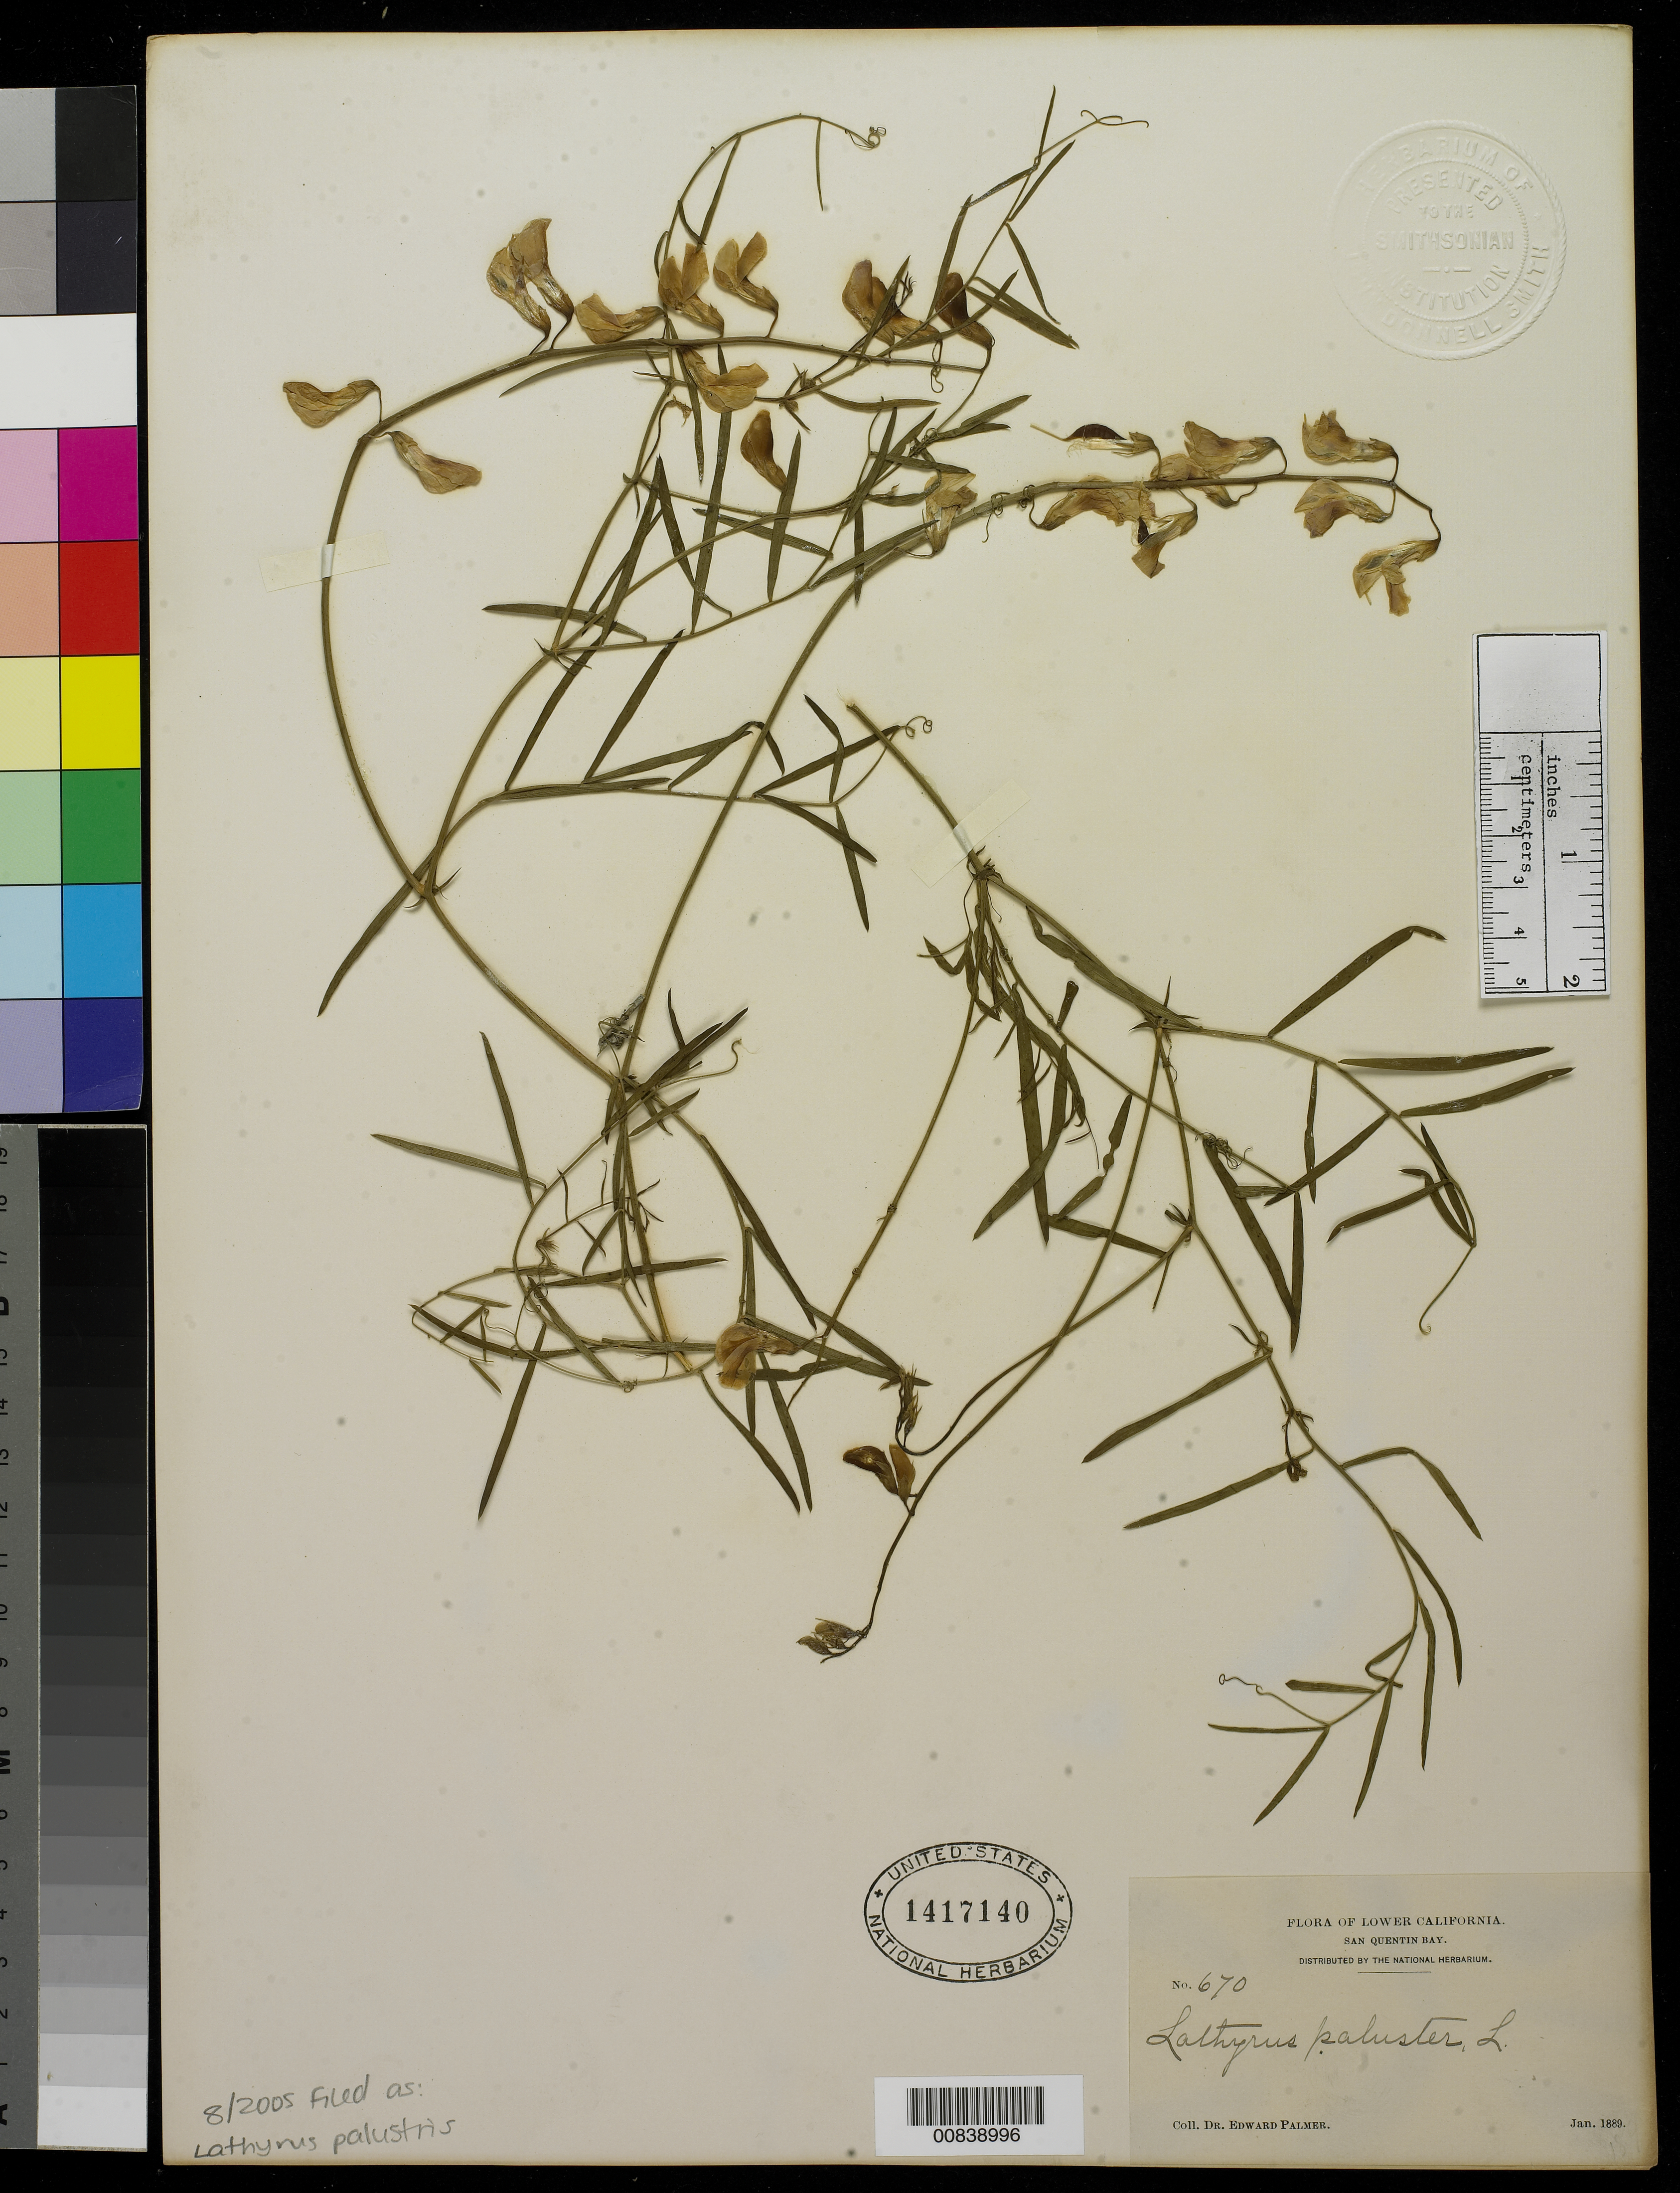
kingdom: Plantae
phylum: Tracheophyta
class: Magnoliopsida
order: Fabales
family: Fabaceae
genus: Lathyrus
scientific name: Lathyrus laetiflorus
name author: Greene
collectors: E. Palmer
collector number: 670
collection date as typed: Jan 1889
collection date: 1889-01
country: Mexico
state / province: Baja California Norte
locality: San Quentin Bay, Baja California.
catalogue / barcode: US 1417140